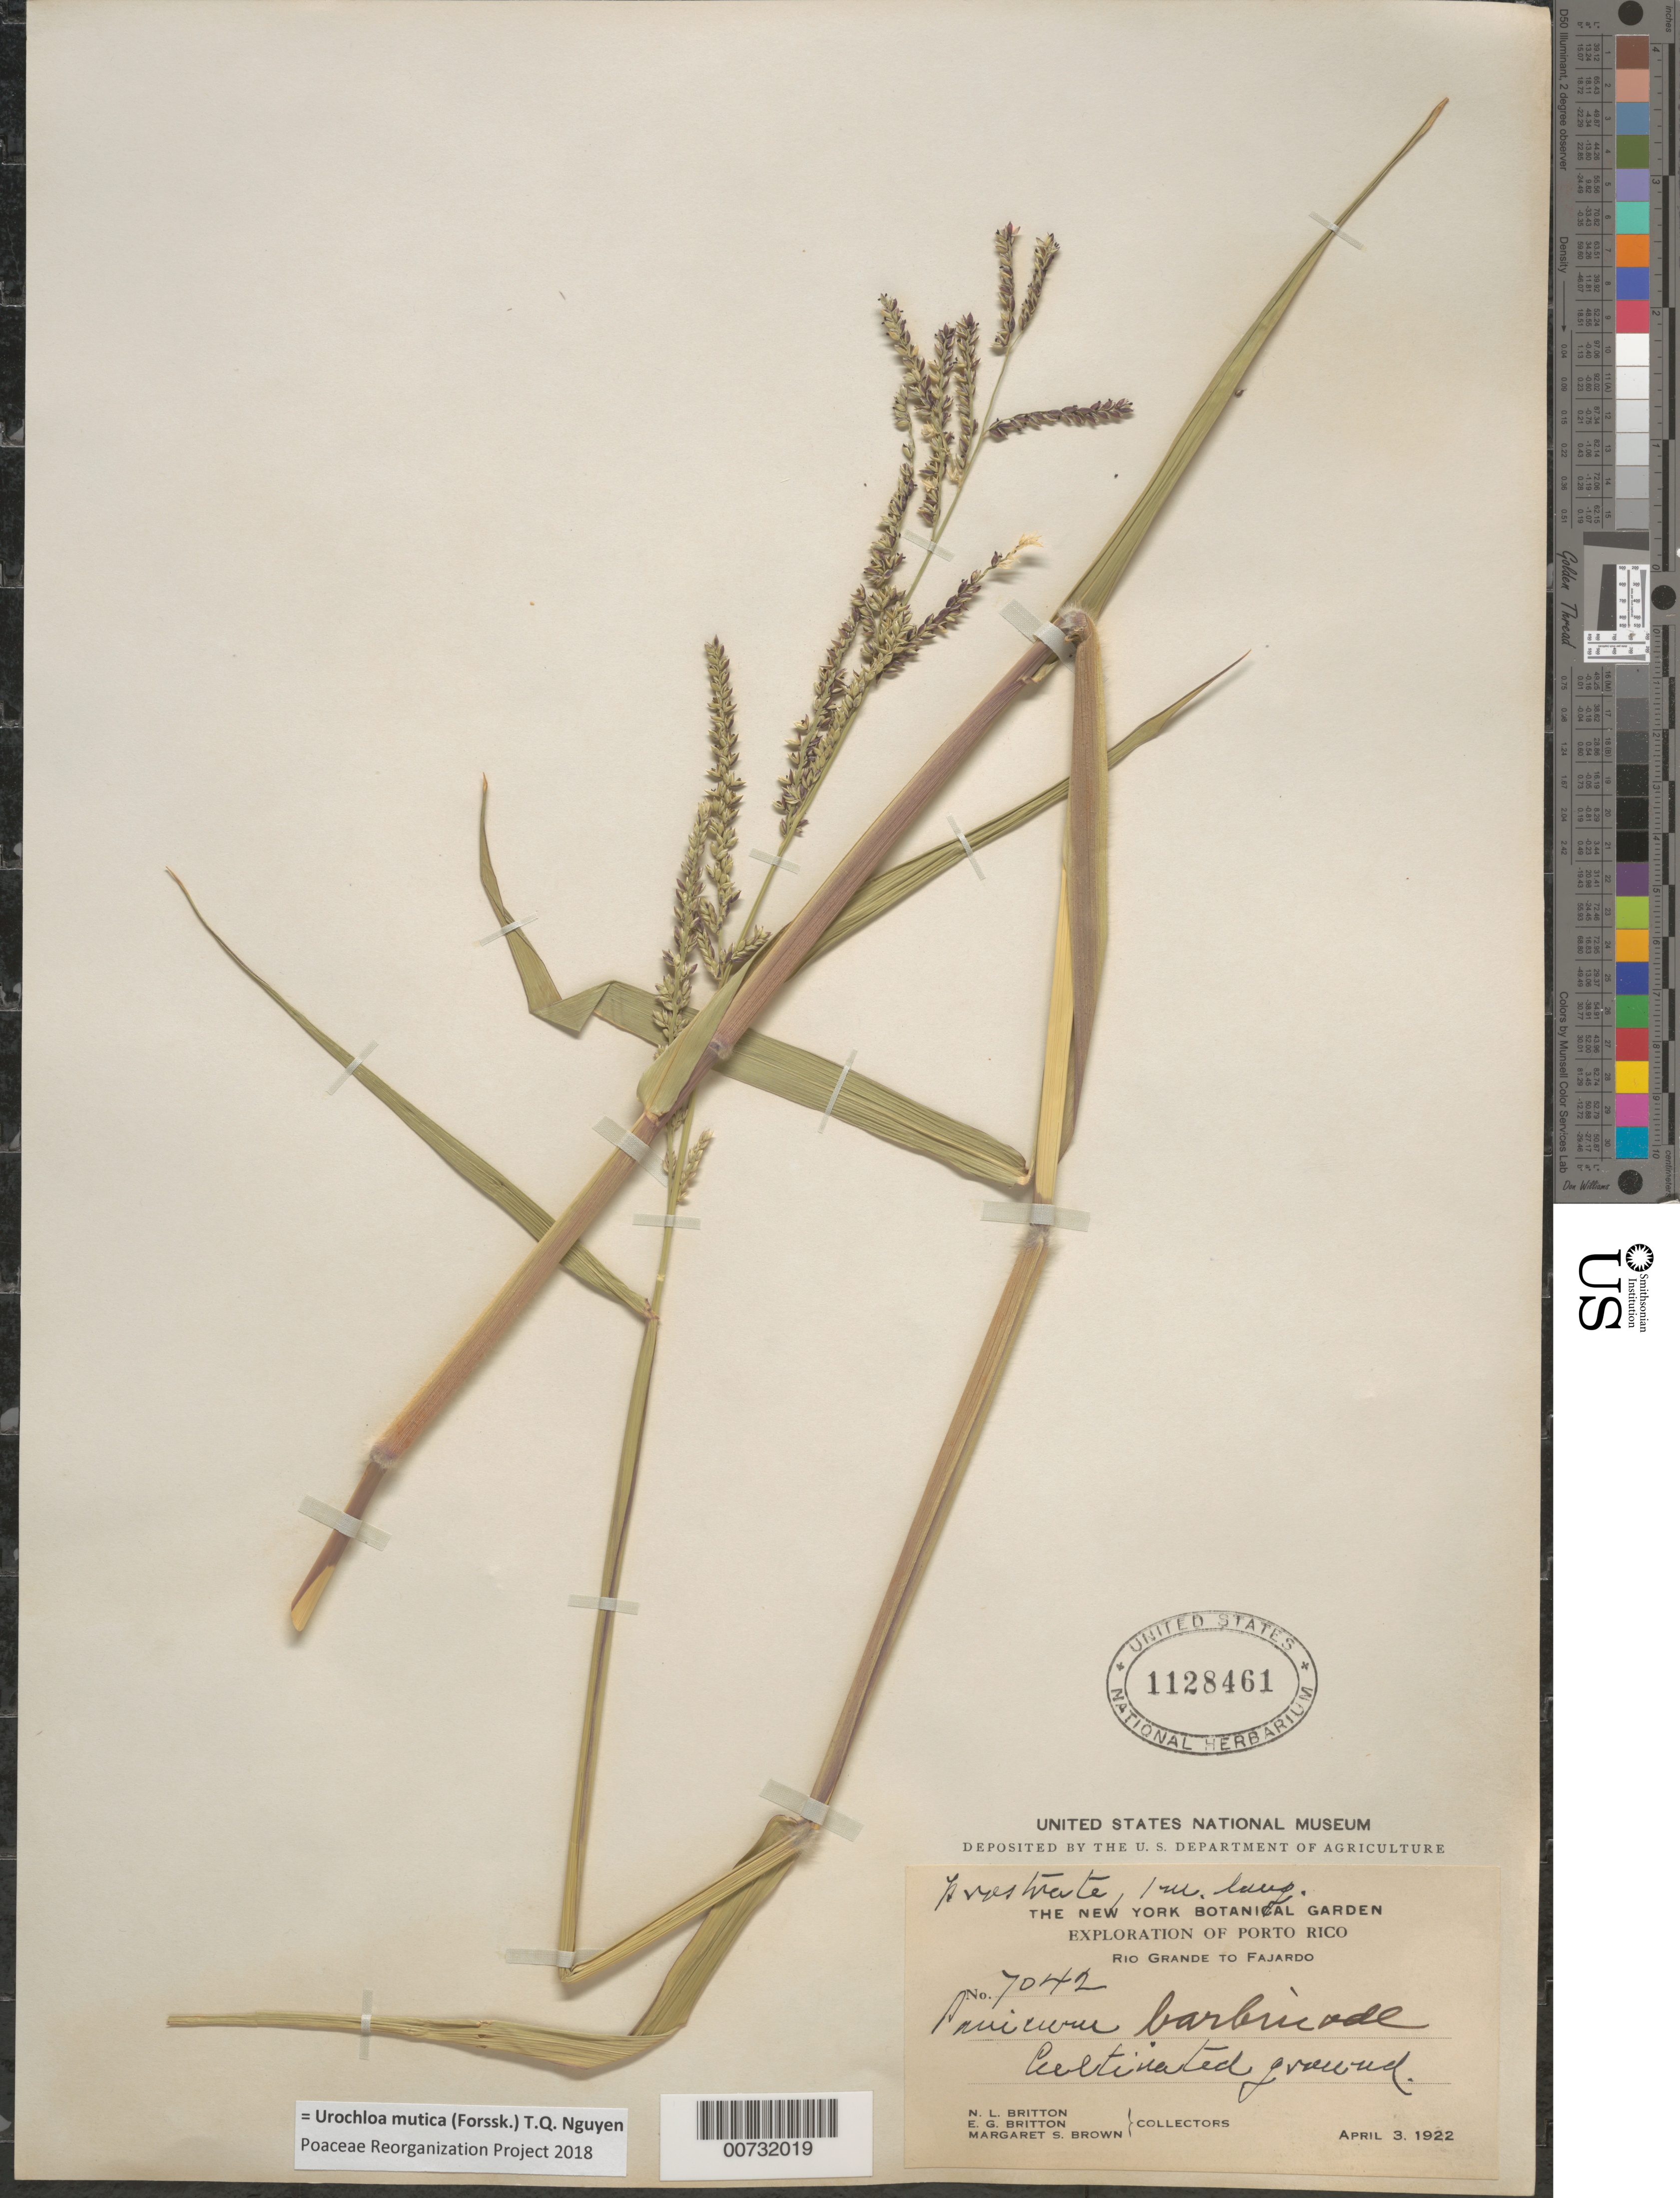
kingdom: Plantae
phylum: Tracheophyta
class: Liliopsida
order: Poales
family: Poaceae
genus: Urochloa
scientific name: Urochloa mutica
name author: (Forssk.) T.Q. Nguyen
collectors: N. Britton, E. G. Britton & M. S. Brown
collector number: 7042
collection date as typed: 03 Apr 1922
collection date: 1922-04-03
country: Puerto Rico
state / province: Fajardo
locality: Río Grande to Fajardo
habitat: Cultivated ground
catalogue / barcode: US 1128461